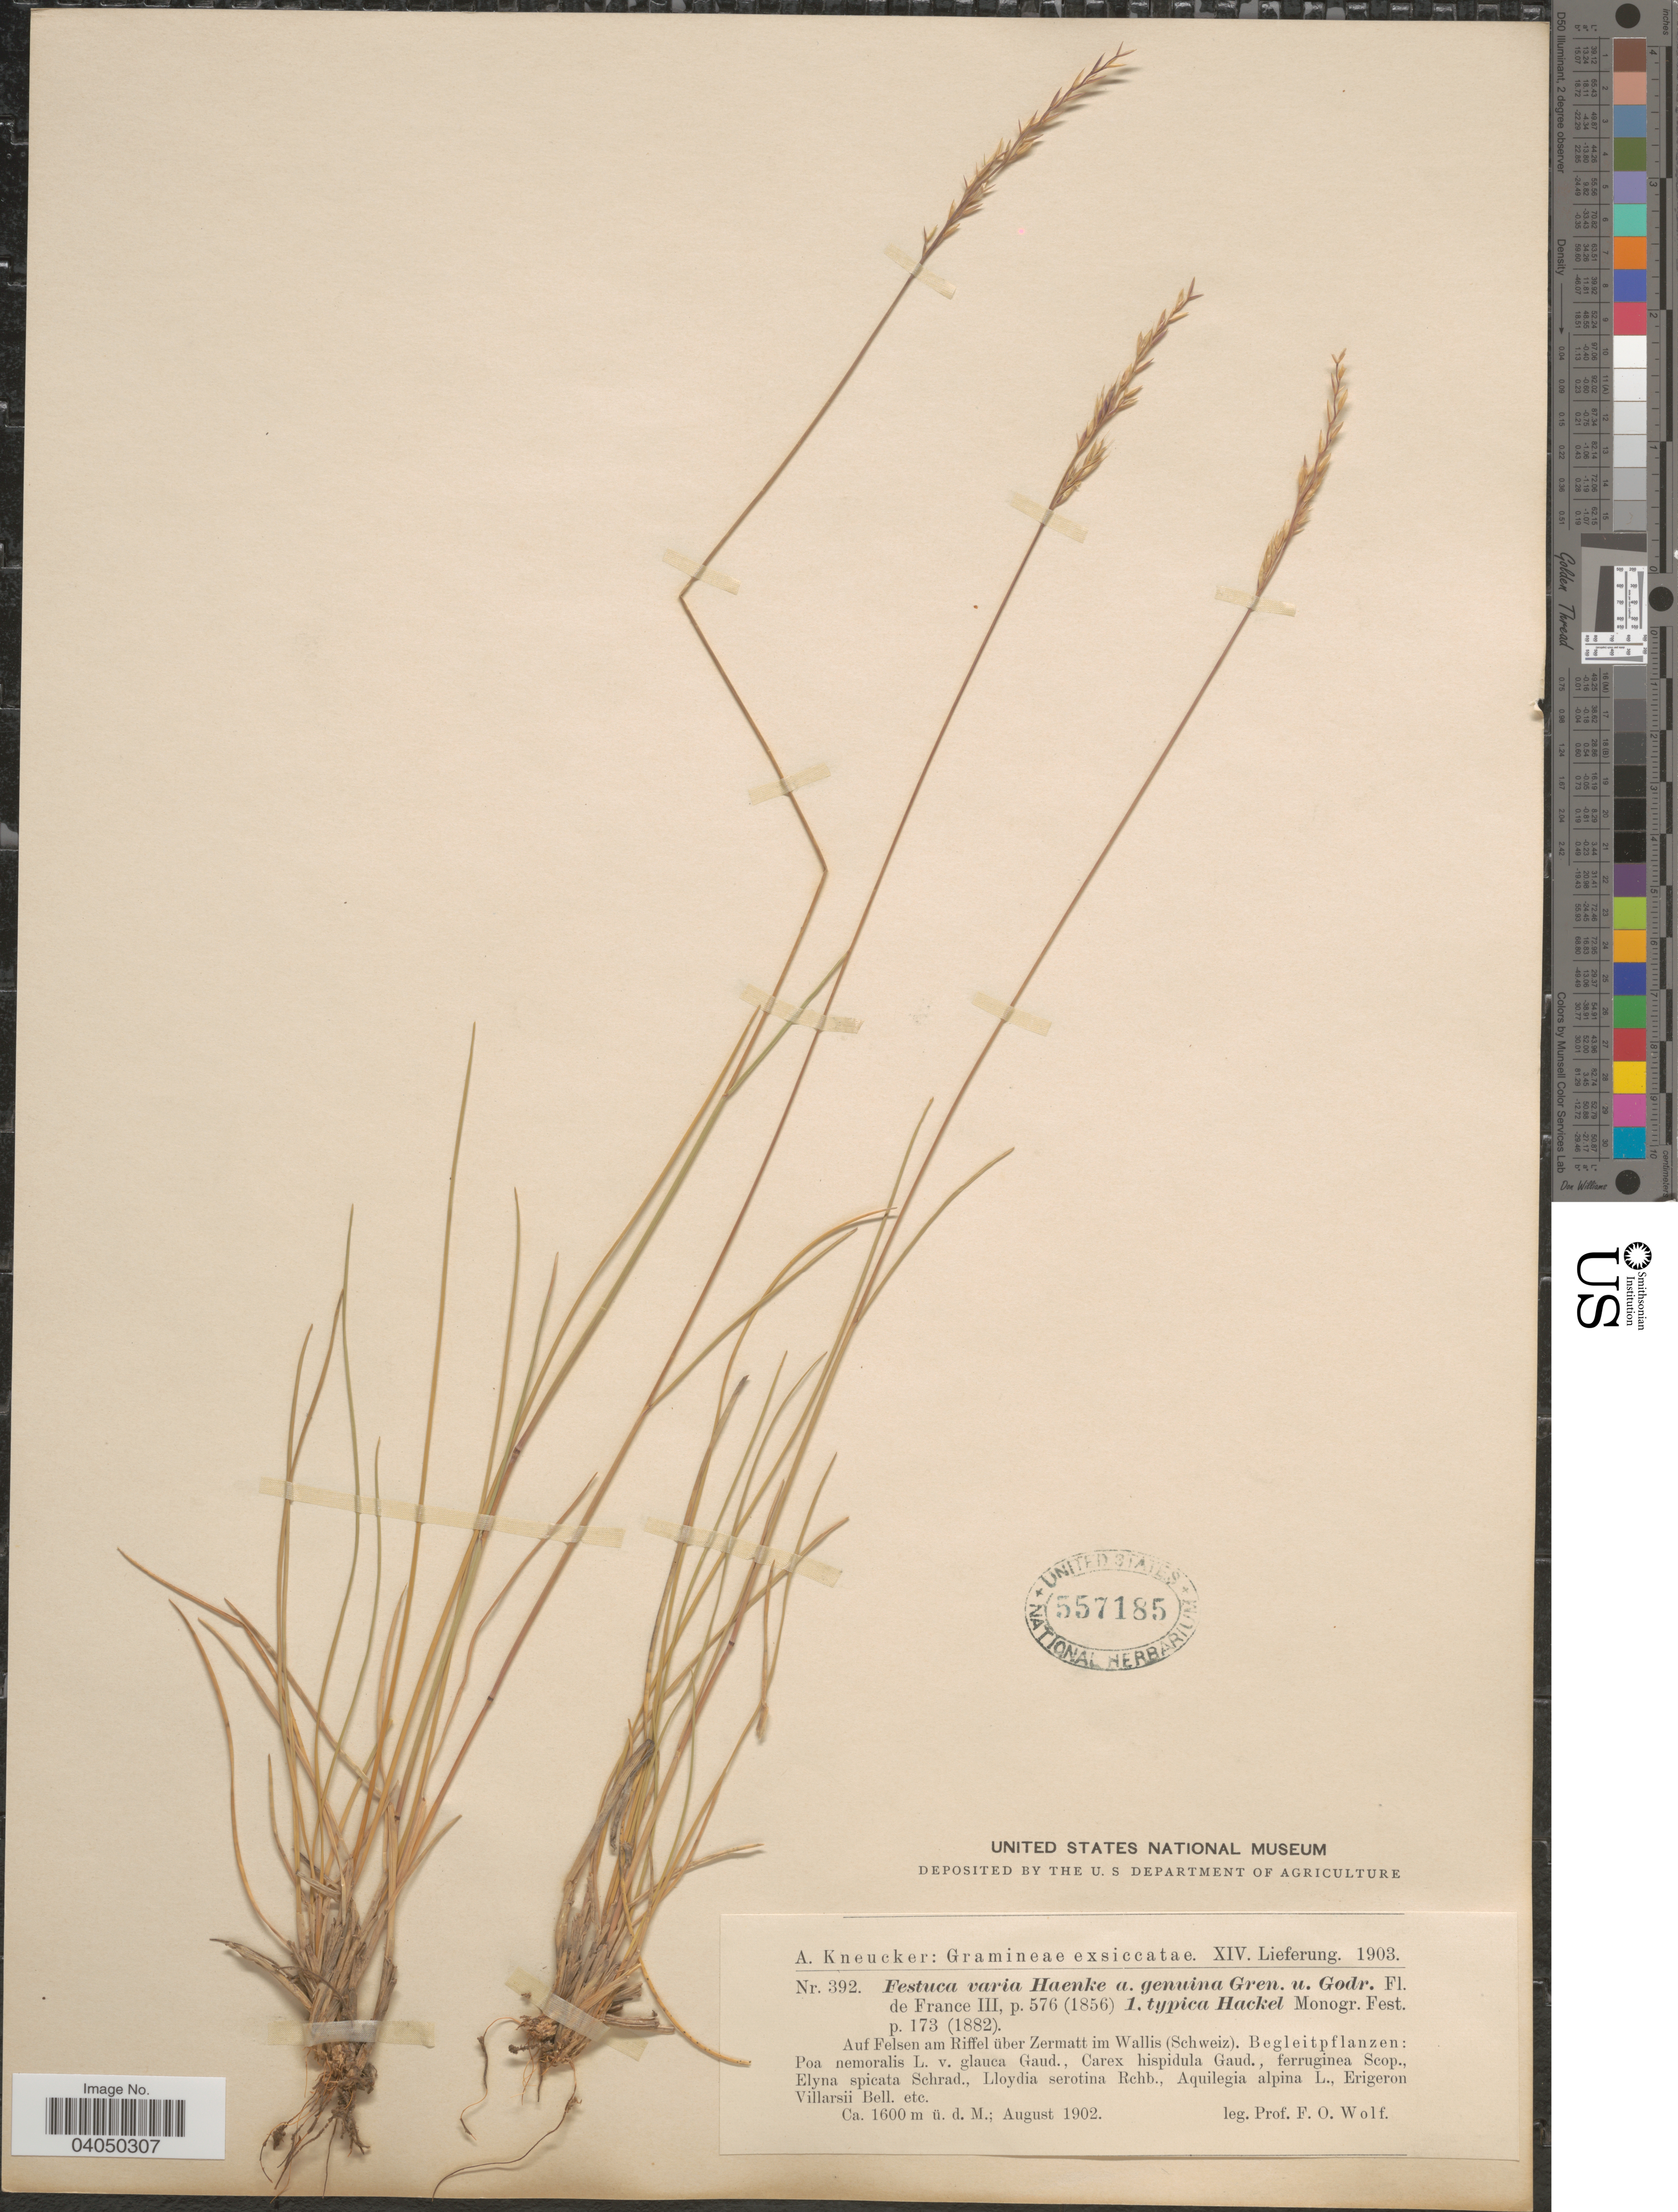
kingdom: Plantae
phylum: Tracheophyta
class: Liliopsida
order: Poales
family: Poaceae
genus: Festuca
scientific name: Festuca varia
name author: Haenke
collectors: F. Wolf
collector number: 392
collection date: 1902-08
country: Switzerland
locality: Auf Felsen am Riffel über Zermatt im Wallis (Schweiz).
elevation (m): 1600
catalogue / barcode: US 557185